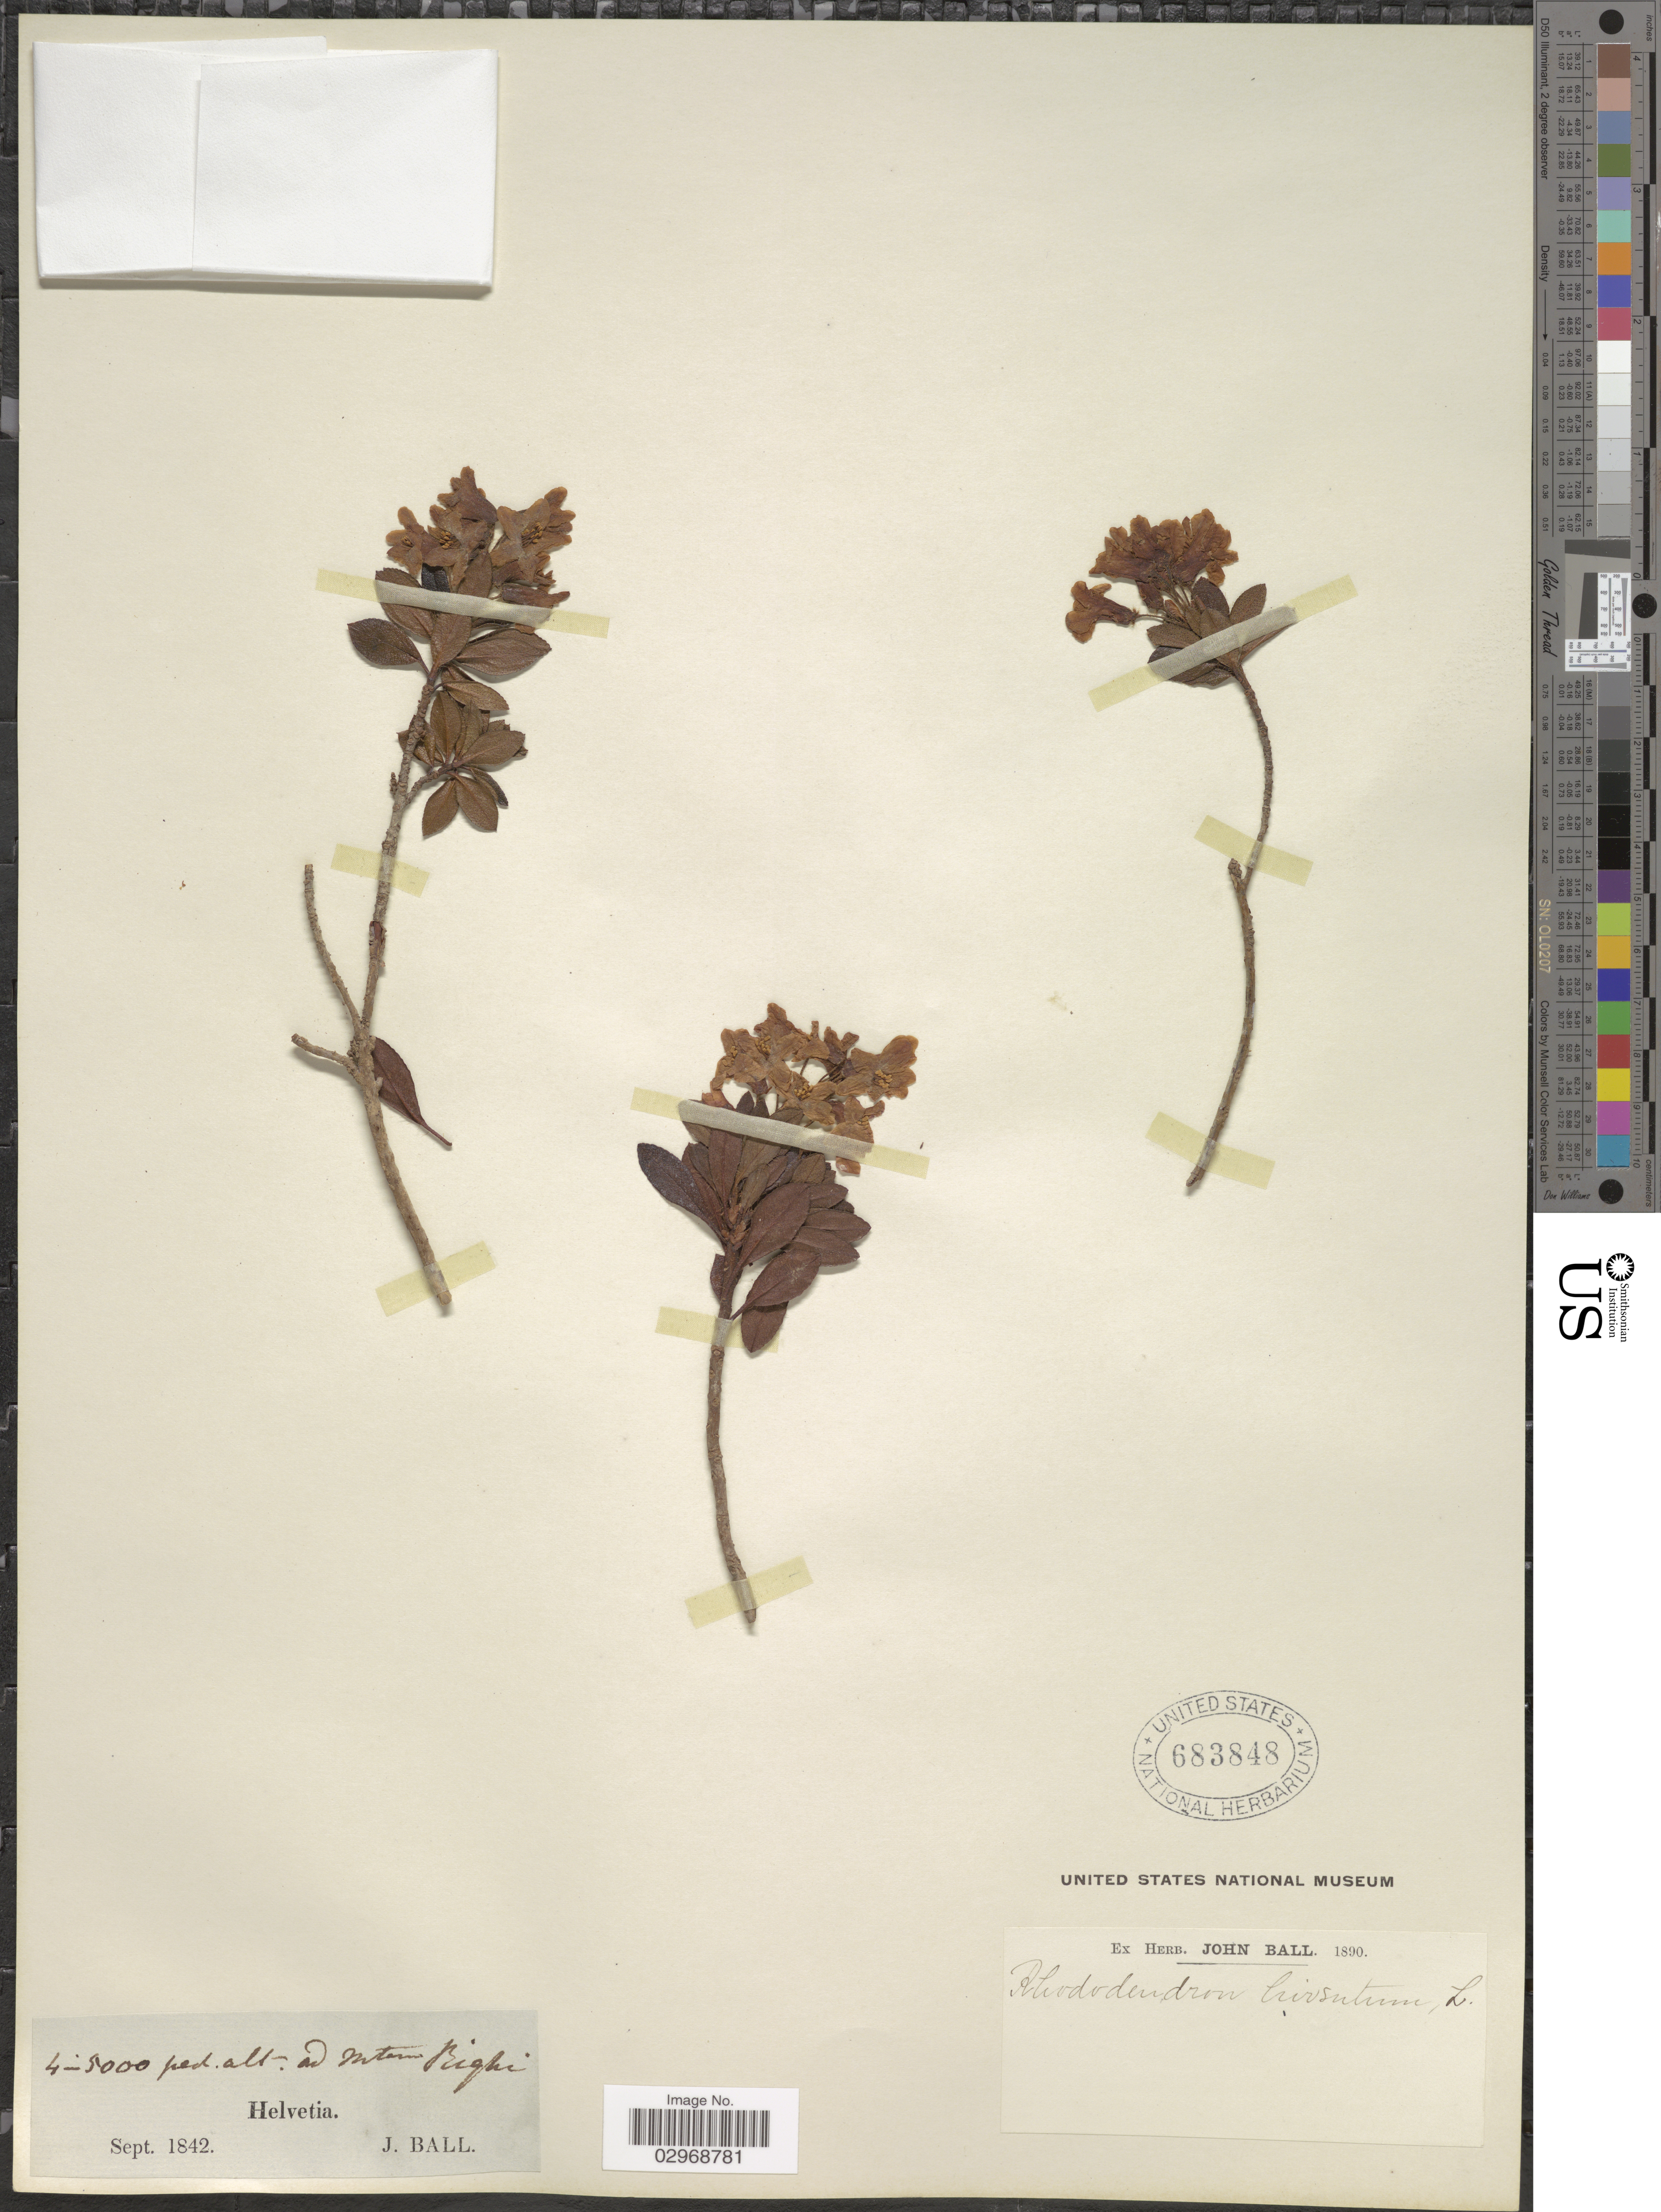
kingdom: Plantae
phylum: Tracheophyta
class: Magnoliopsida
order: Ericales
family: Ericaceae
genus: Rhododendron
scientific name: Rhododendron hirsutum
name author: L.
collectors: J. Ball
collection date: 1842-09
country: Switzerland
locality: Helvetia.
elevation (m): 1219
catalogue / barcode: US 683848